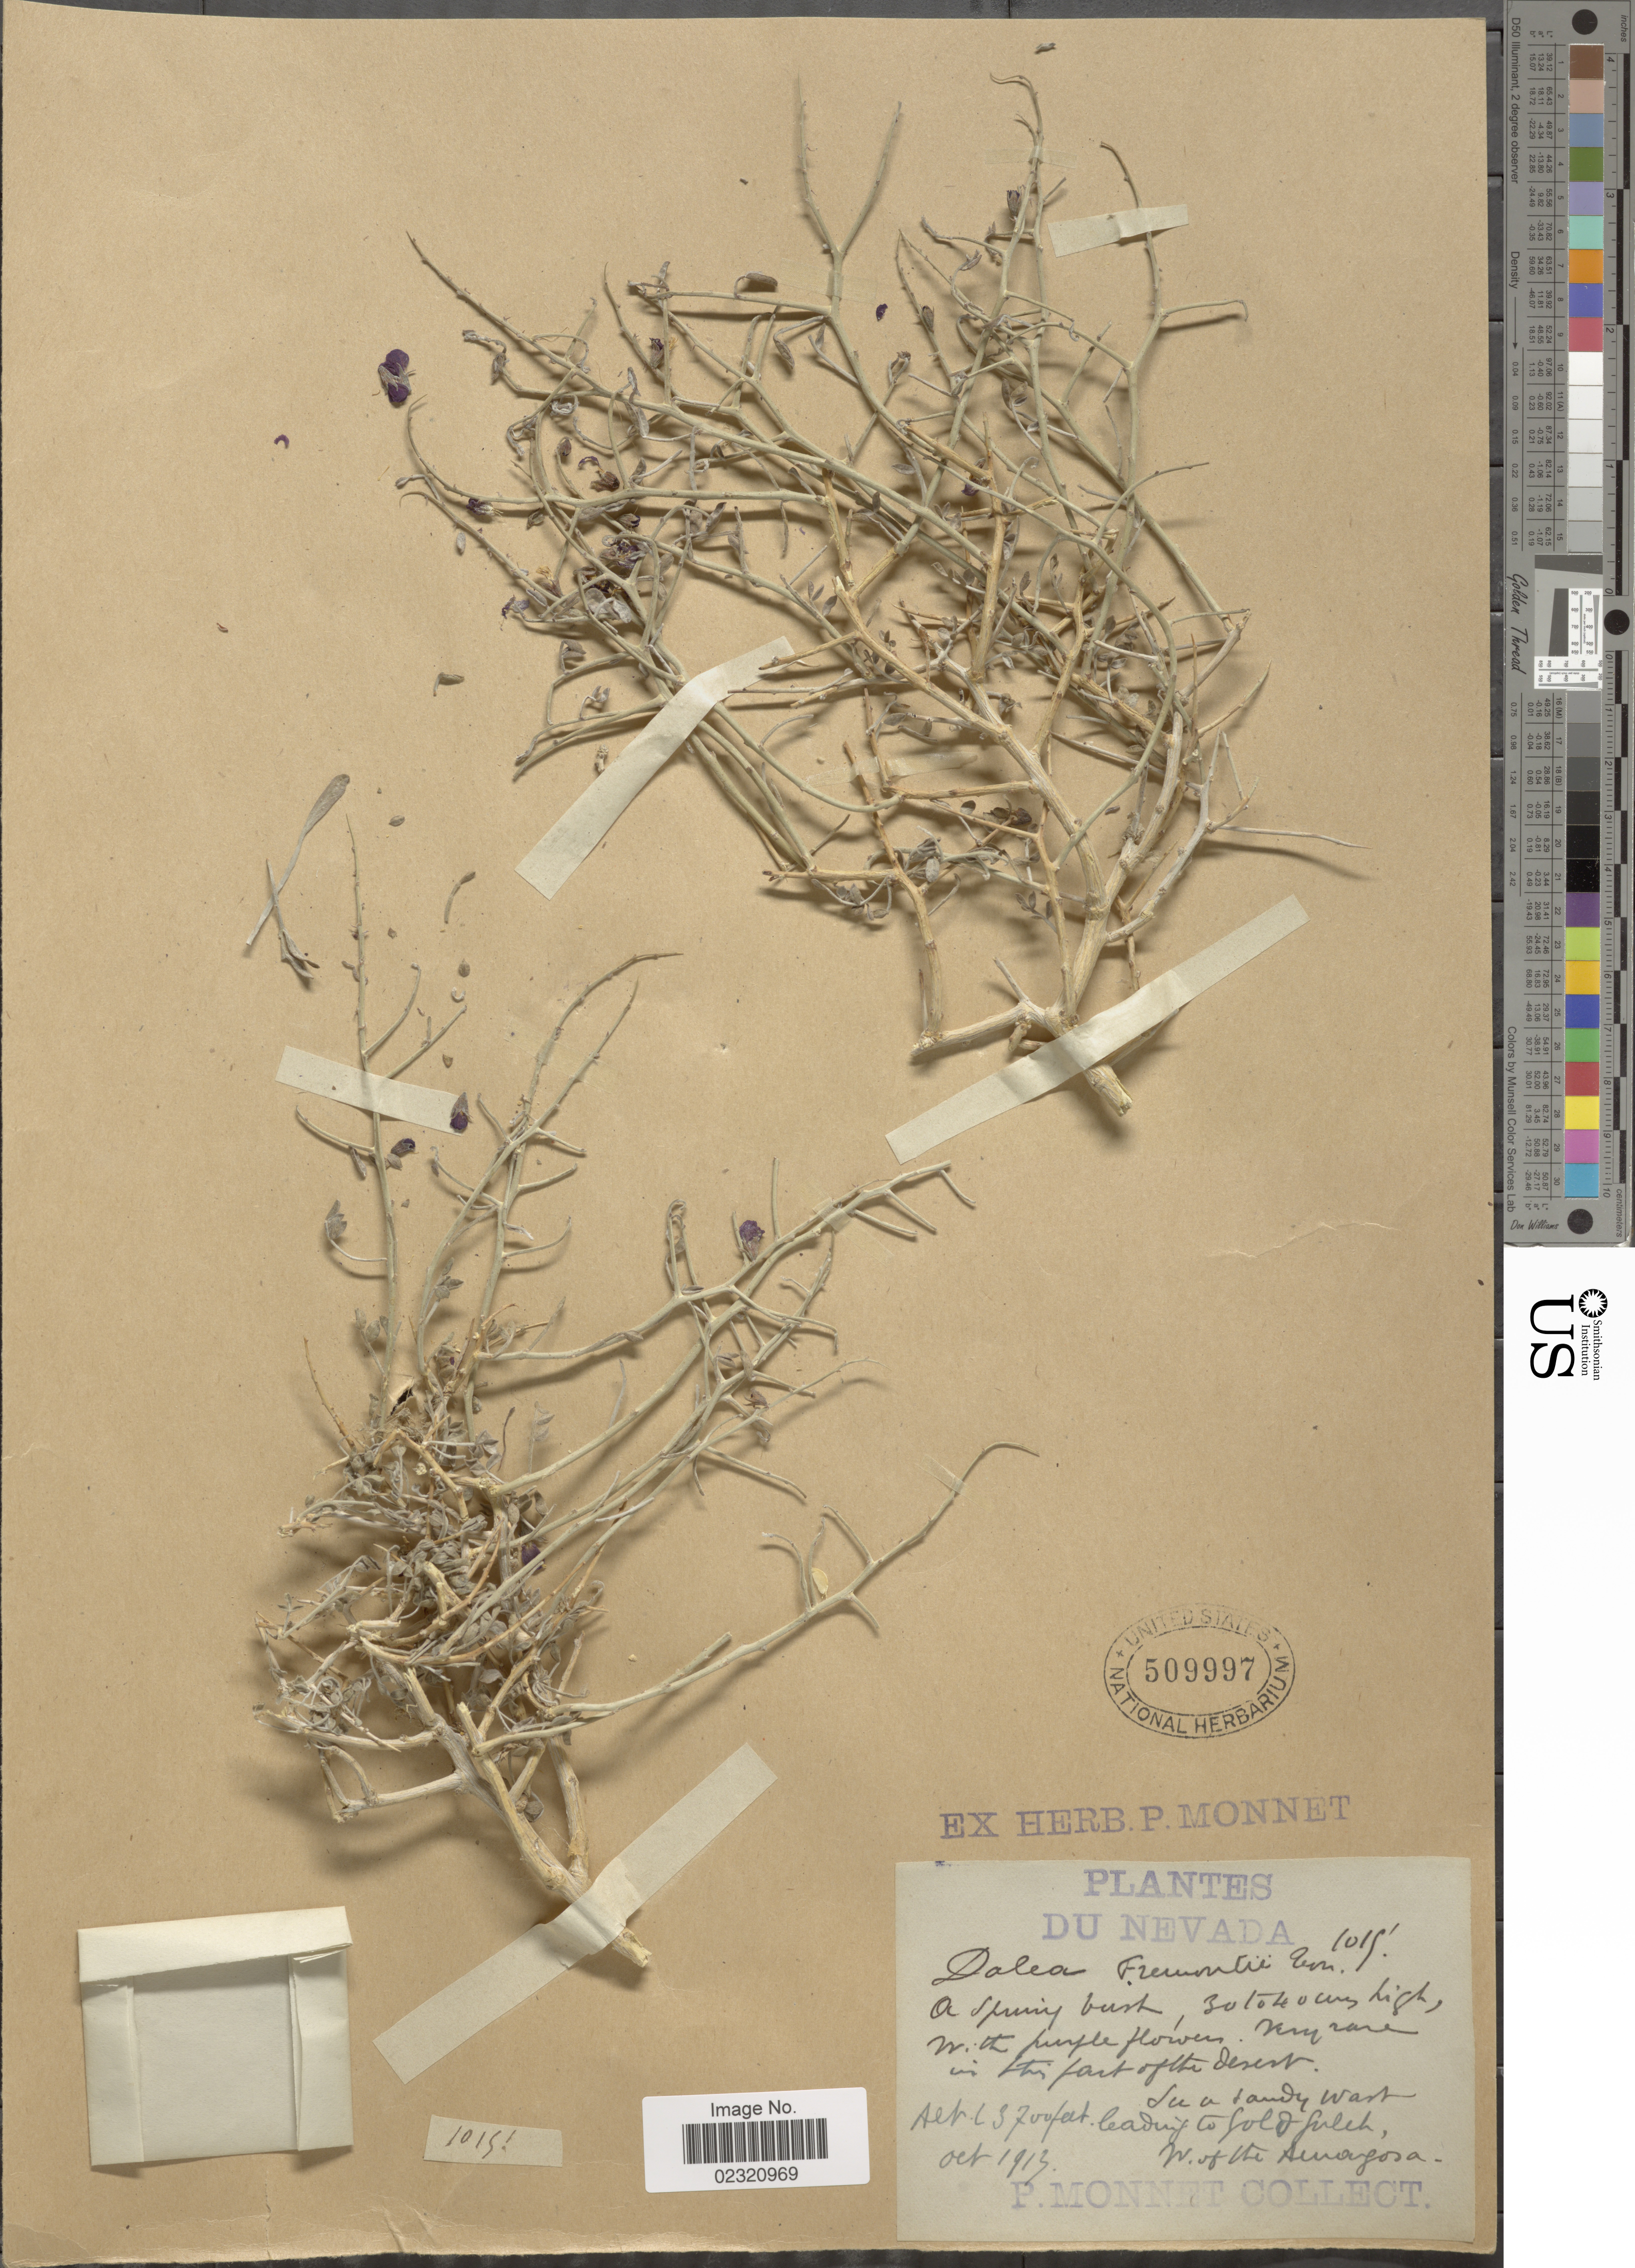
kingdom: Plantae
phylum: Tracheophyta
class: Magnoliopsida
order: Fabales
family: Fabaceae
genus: Psorothamnus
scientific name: Psorothamnus fremontii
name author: (Torr. ex A. Gray) Barneby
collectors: J. B. A. Lamarck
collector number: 1019*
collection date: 1913-10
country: United States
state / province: Nevada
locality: Leading to Gold Gulch, W. of the Amargosa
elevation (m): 1128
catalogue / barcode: US 509997